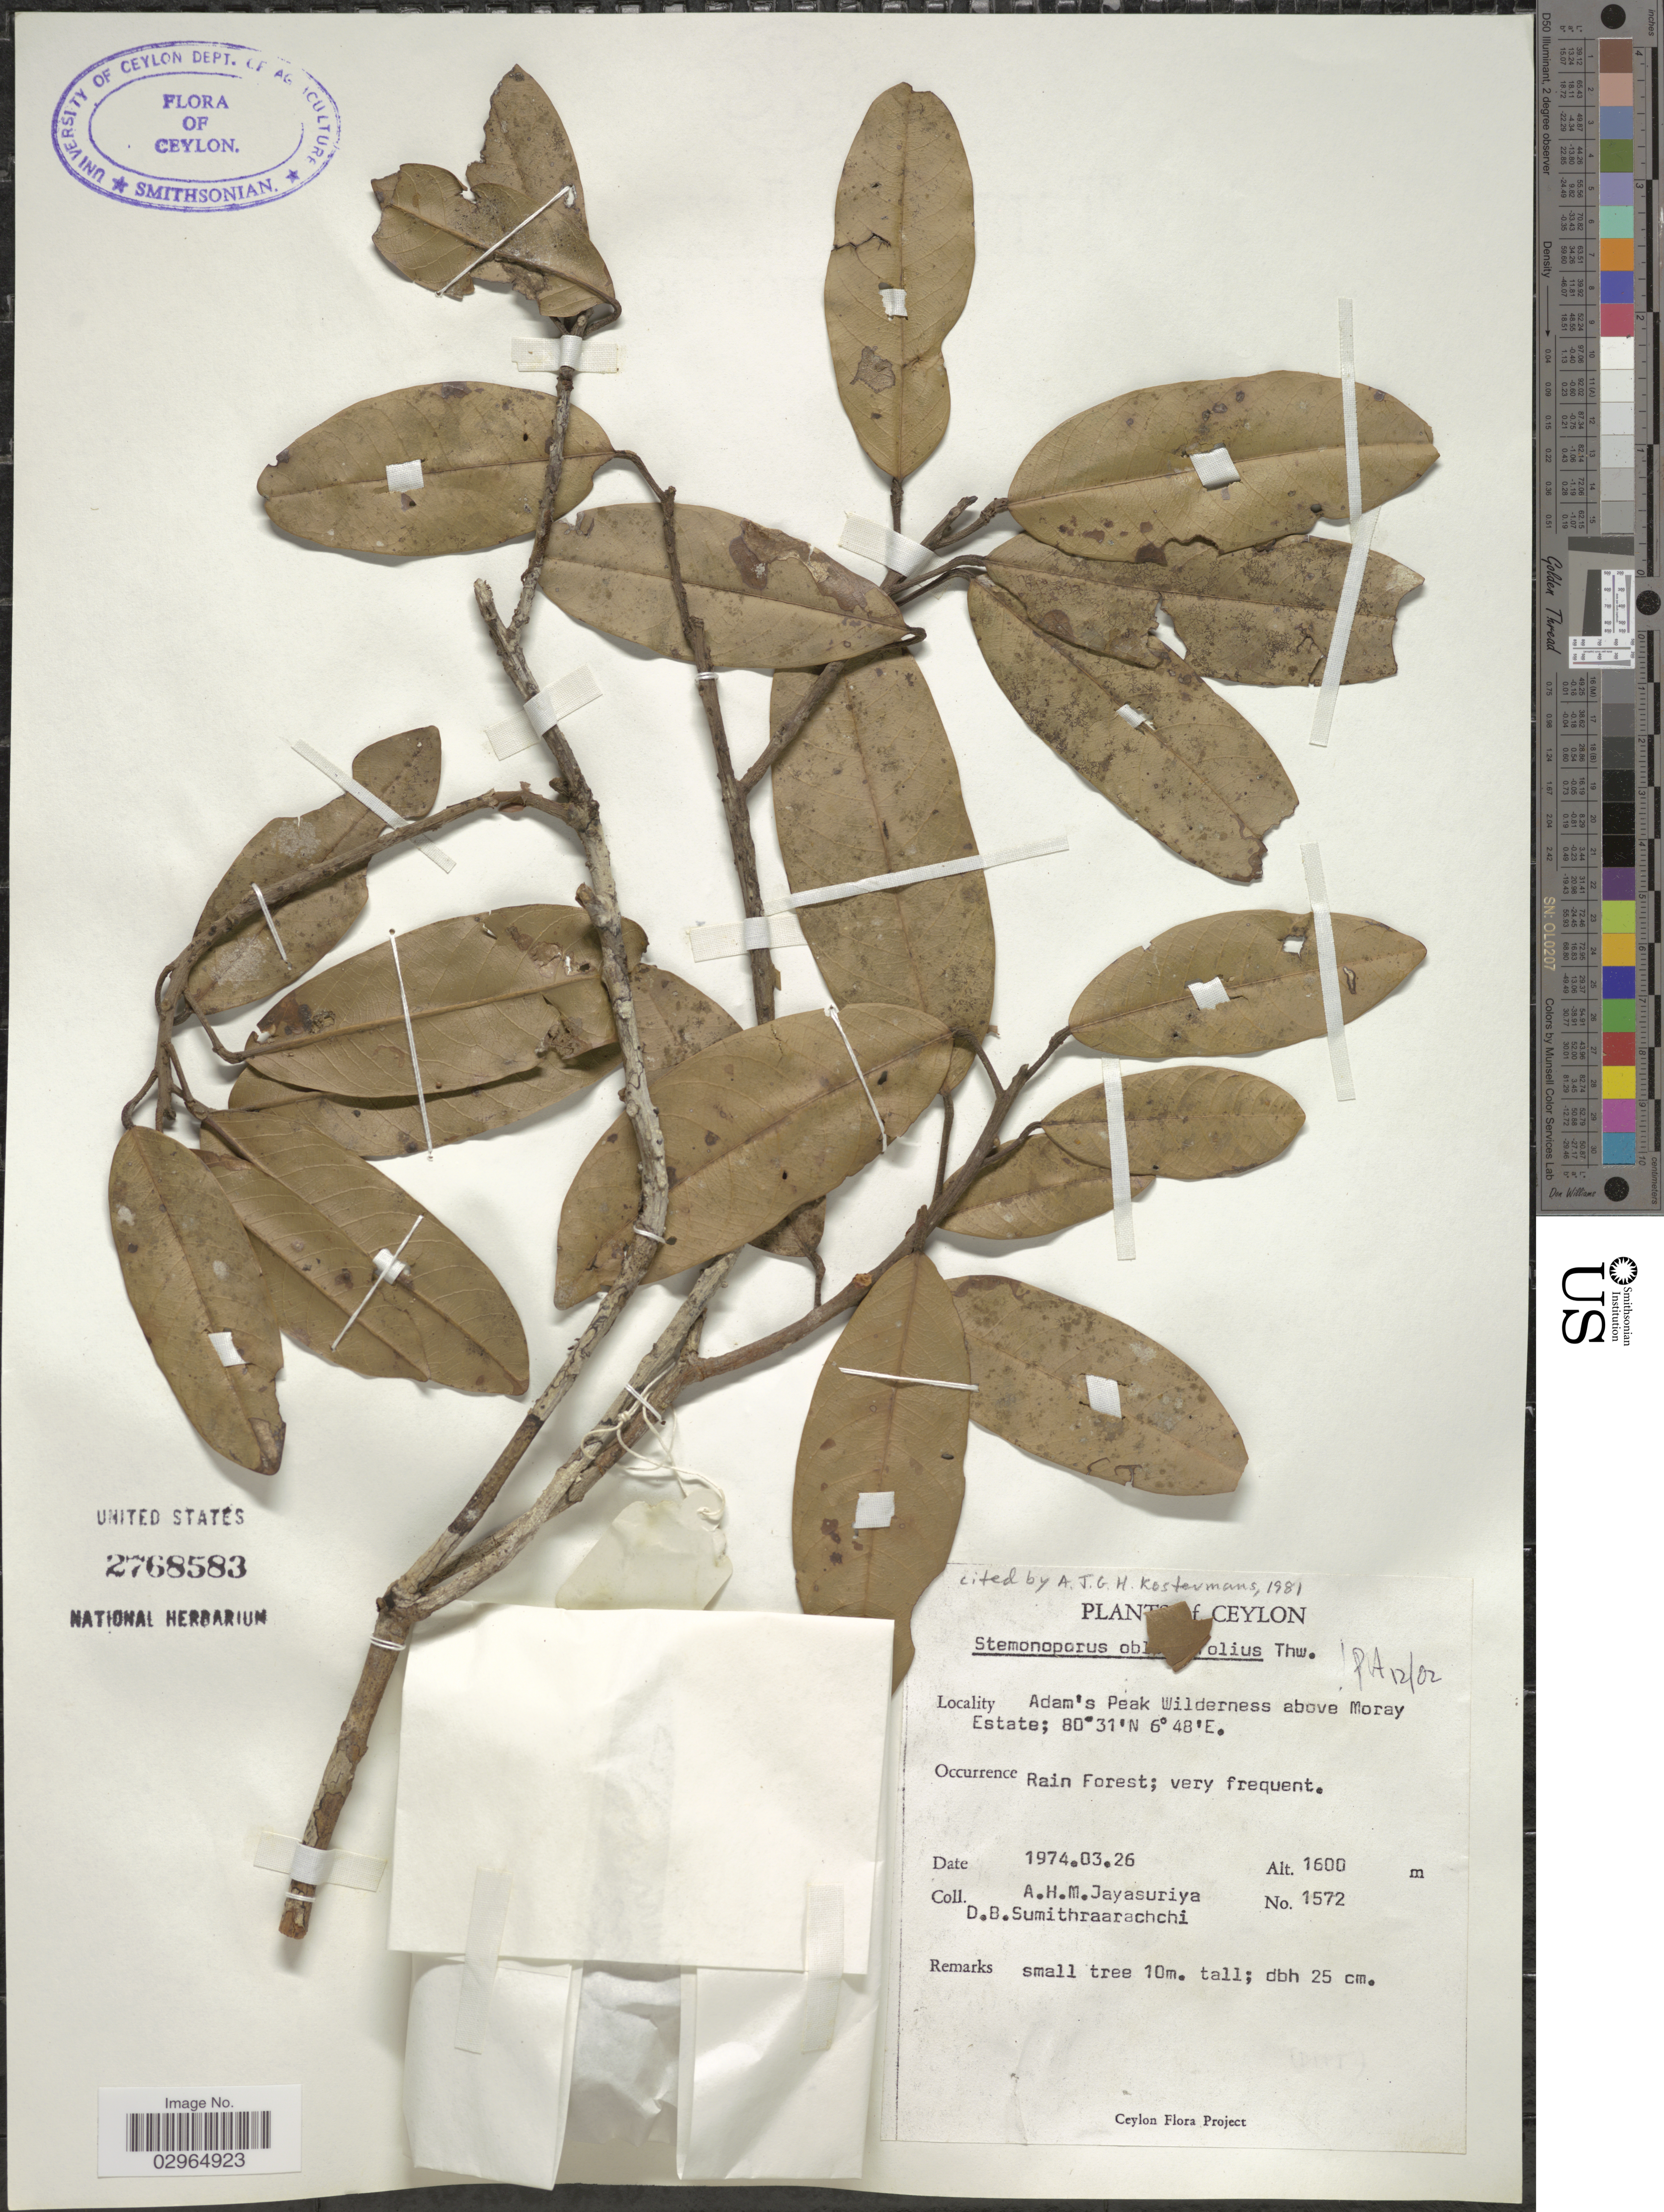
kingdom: Plantae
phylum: Tracheophyta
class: Magnoliopsida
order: Malvales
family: Dipterocarpaceae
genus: Stemonoporus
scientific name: Stemonoporus oblongifolius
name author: Thwaites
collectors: A. H. Jayasuriya & D. B. Sumithraarachchi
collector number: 1572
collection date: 1974-03-26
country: Sri Lanka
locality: Ceylon. Adam's Peak Wilderness above Moray Estate.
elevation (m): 1600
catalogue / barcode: US 2768583